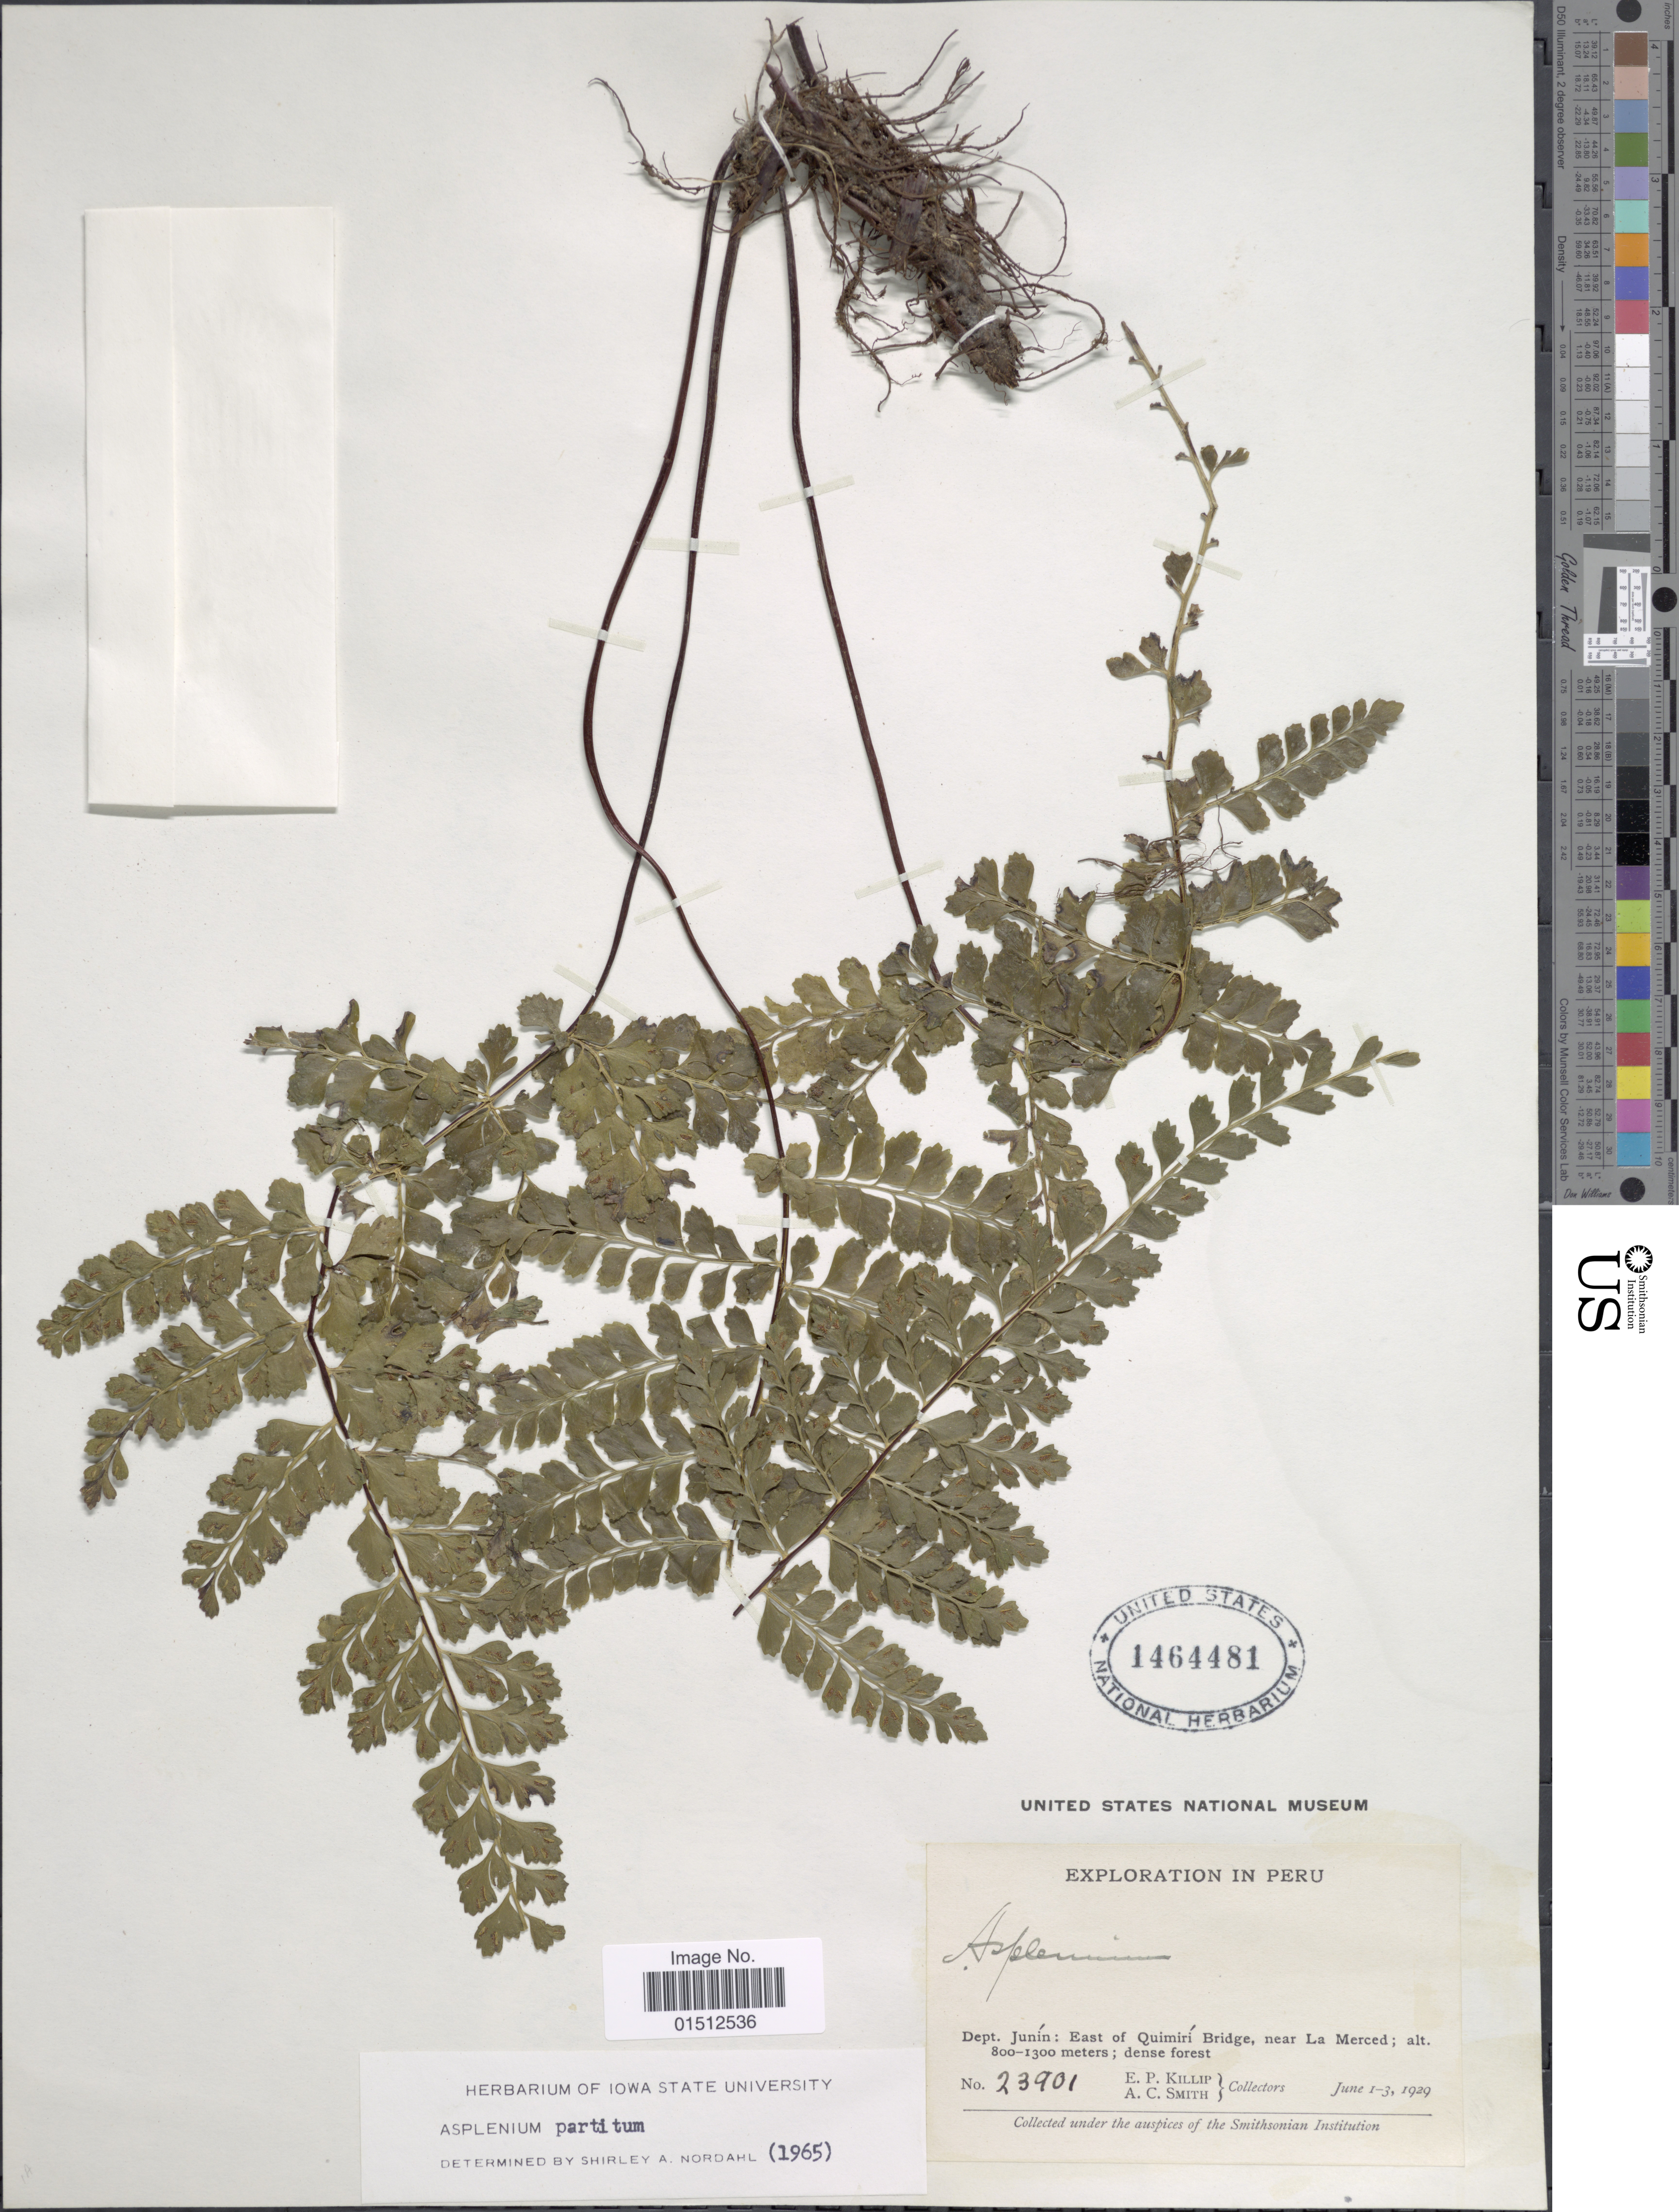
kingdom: Plantae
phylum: Tracheophyta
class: Polypodiopsida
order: Polypodiales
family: Aspleniaceae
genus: Asplenium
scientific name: Asplenium radicans var. partitum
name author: (Klotzsch) Hieron.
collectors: E. P. Killip & A. C. Smith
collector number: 23901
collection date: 1929-06-01/1929-06-03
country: Peru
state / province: Junín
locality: Peru, Dept. Junin: East of Quimiri Bridge, near La Merced.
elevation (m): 800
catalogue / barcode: US 1464481